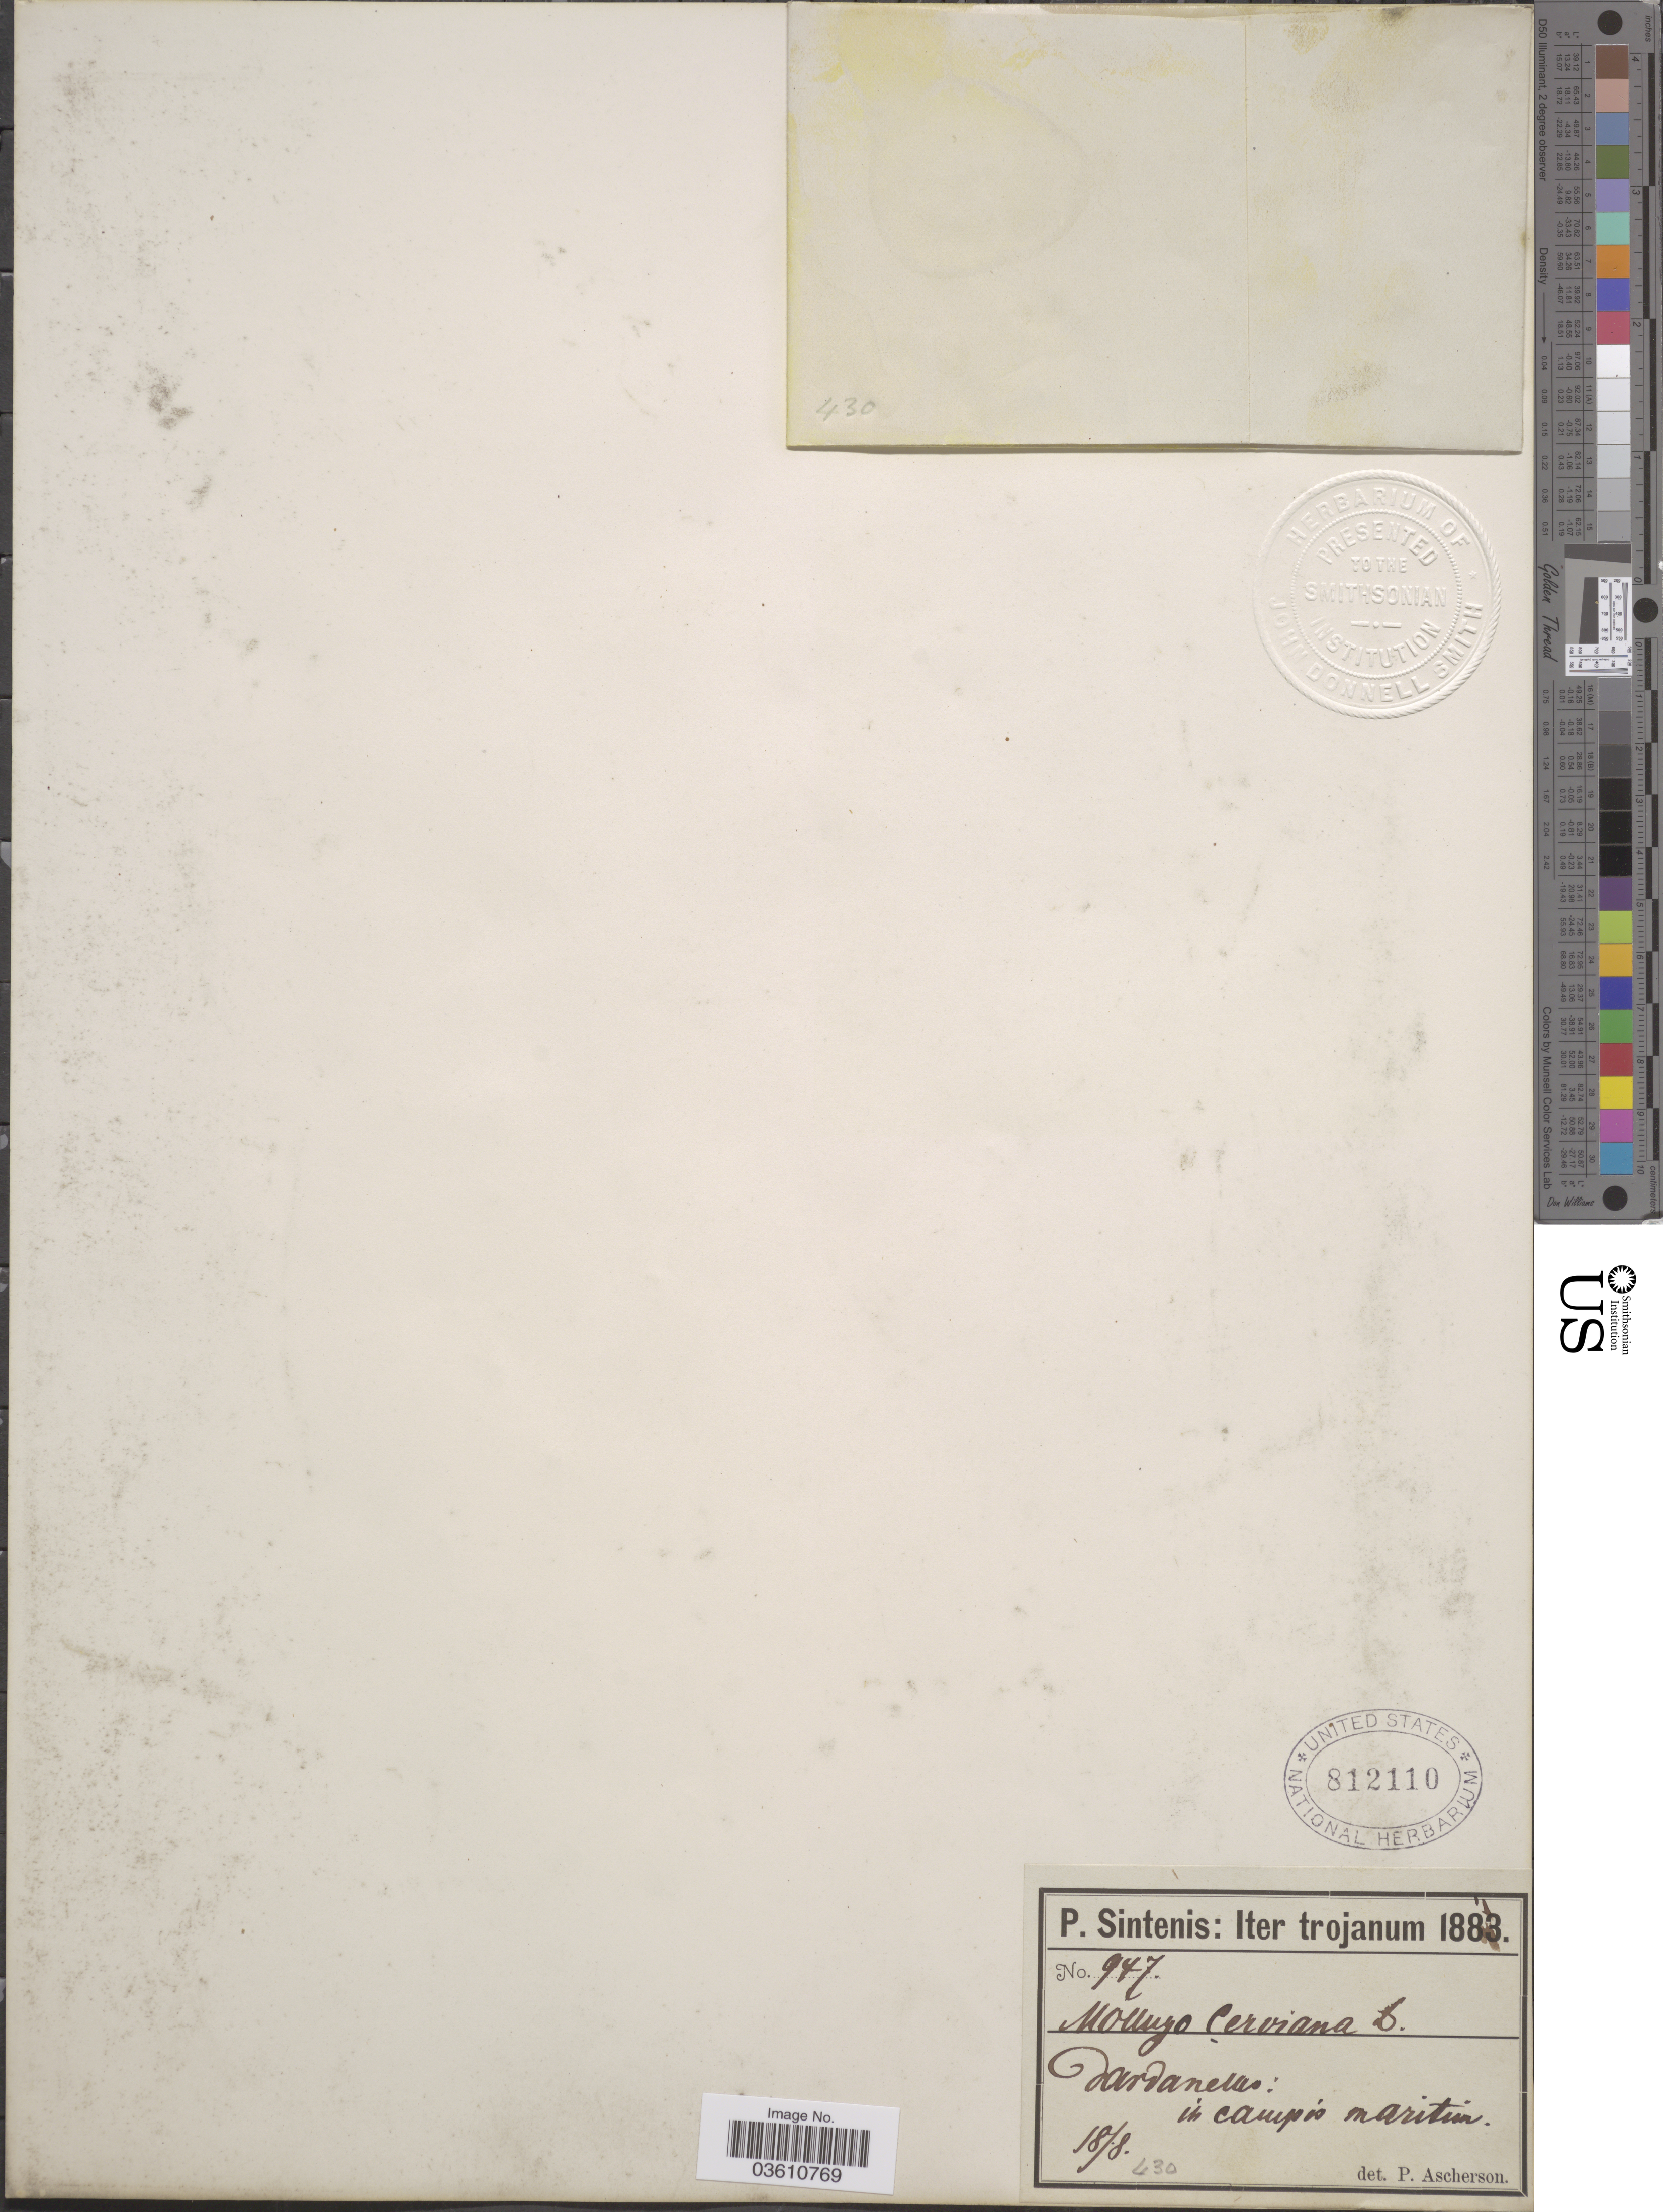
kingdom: Plantae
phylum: Tracheophyta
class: Magnoliopsida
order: Caryophyllales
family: Molluginaceae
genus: Hypertelis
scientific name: Hypertelis cerviana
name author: (L.) Thulin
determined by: Strong, Mark T., (BOT), Smithsonian Institution - National Museum of Natural History (UNITED STATES)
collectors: P. Sintenis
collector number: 947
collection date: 1883-08-18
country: Turkey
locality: Trojanum. Dardanelas.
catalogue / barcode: US 812110